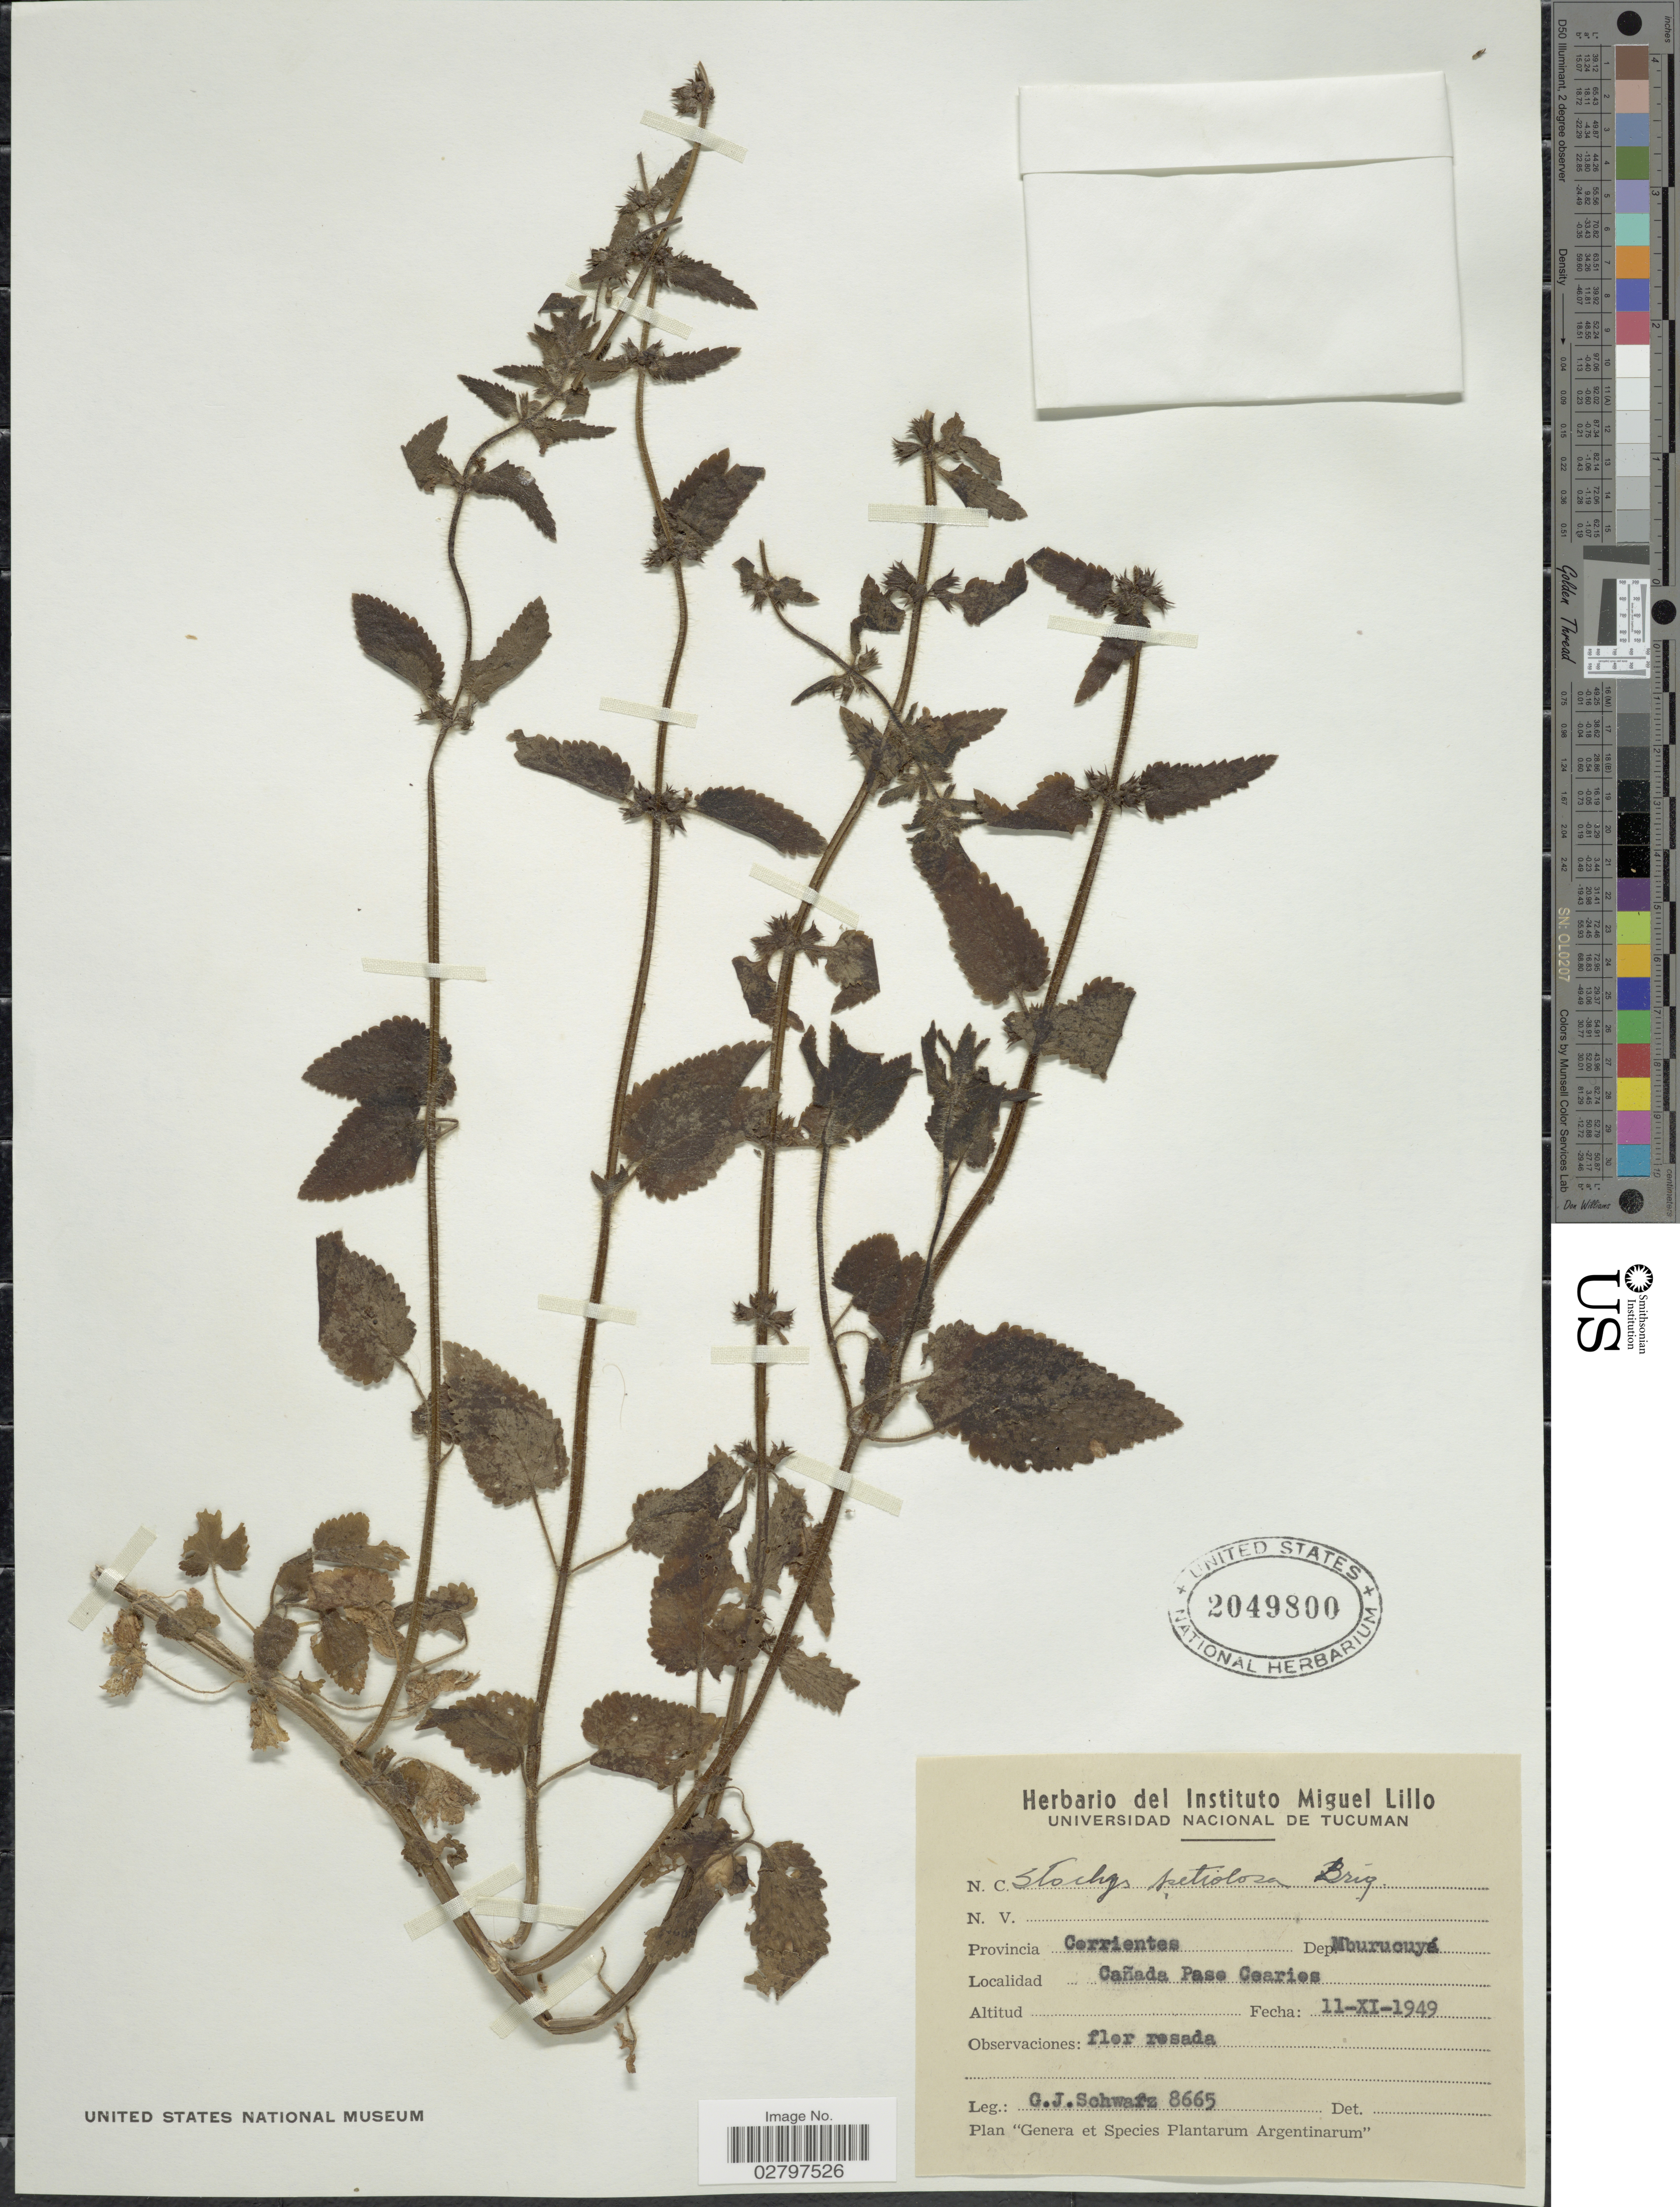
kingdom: Plantae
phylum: Tracheophyta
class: Magnoliopsida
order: Lamiales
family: Lamiaceae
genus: Stachys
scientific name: Stachys petiolosa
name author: Briq.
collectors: G. J. Schwarz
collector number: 8665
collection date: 1949-11-11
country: Argentina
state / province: Corrientes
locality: Dep. Mburucuyá, Cañada Pase Cearios.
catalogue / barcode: US 2049800